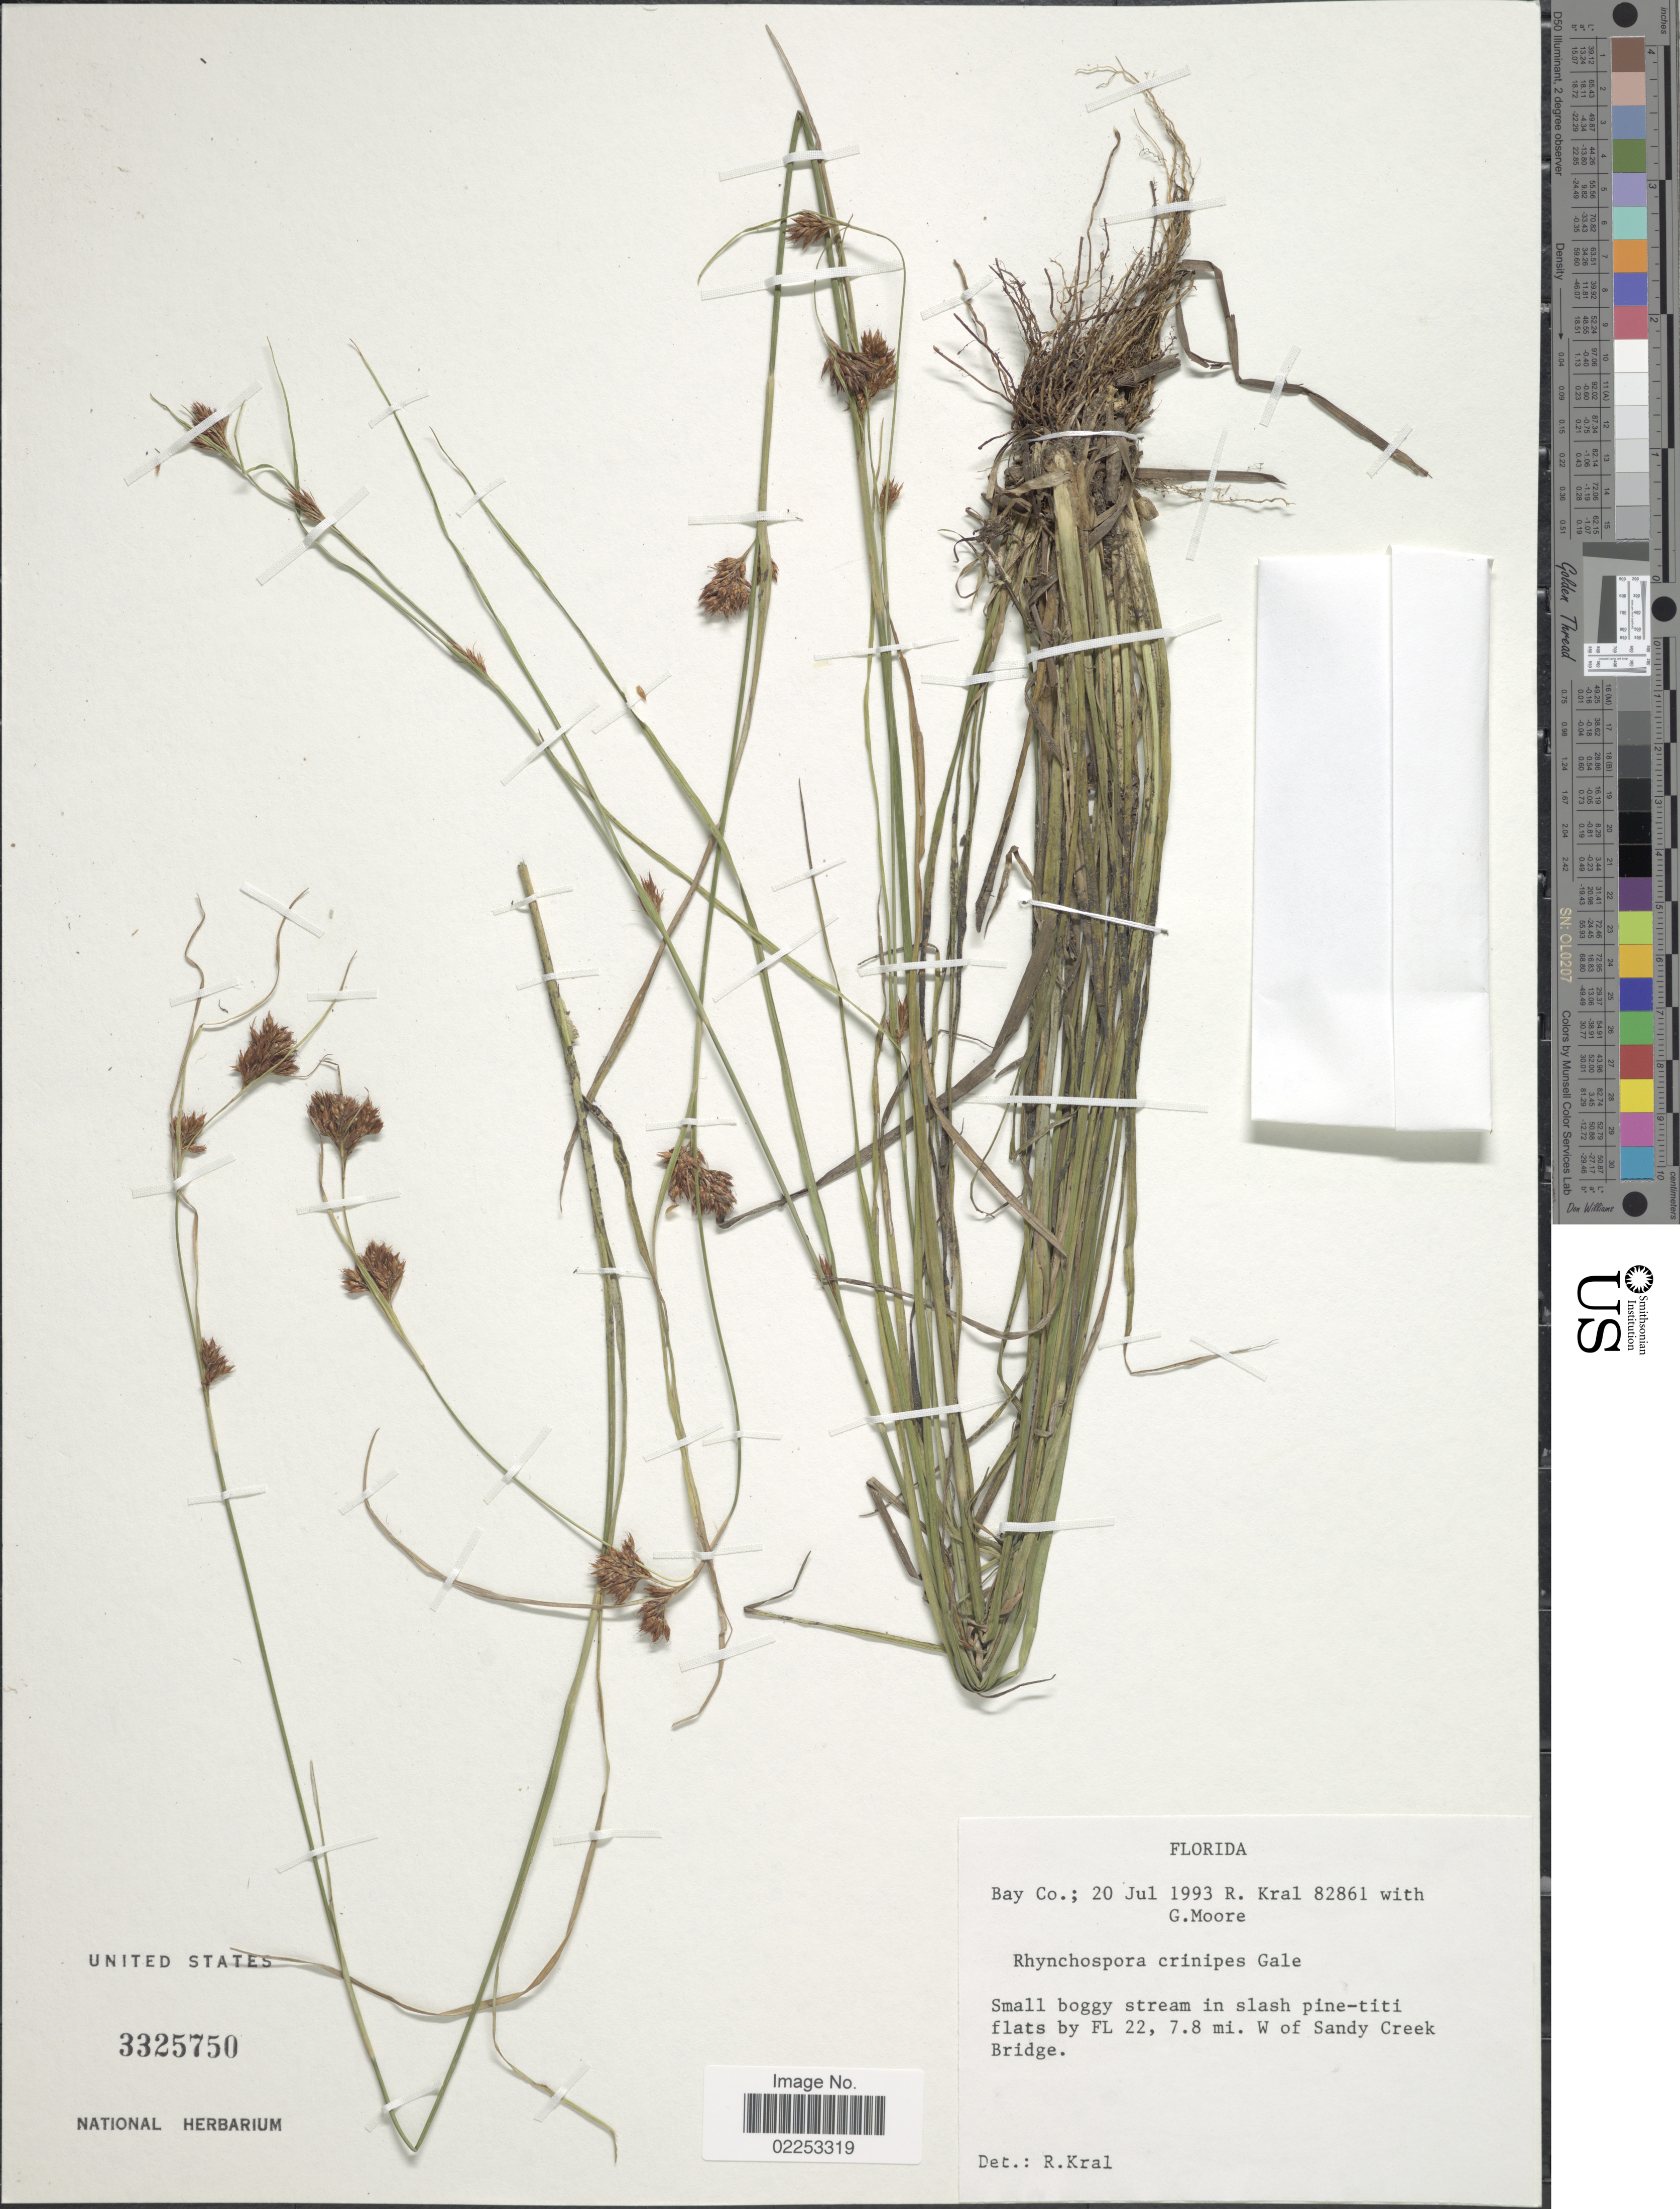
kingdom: Plantae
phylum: Tracheophyta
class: Liliopsida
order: Poales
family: Cyperaceae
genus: Rhynchospora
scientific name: Rhynchospora crinipes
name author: Gale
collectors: R. Kral & G. Moore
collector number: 82861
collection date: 1993-07-20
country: United States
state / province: Florida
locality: Bay Co, Small boggy stream in slash pine-titi flats by FL 22, 7.8 mi W of Sandy Creek Bridge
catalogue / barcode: US 3325750